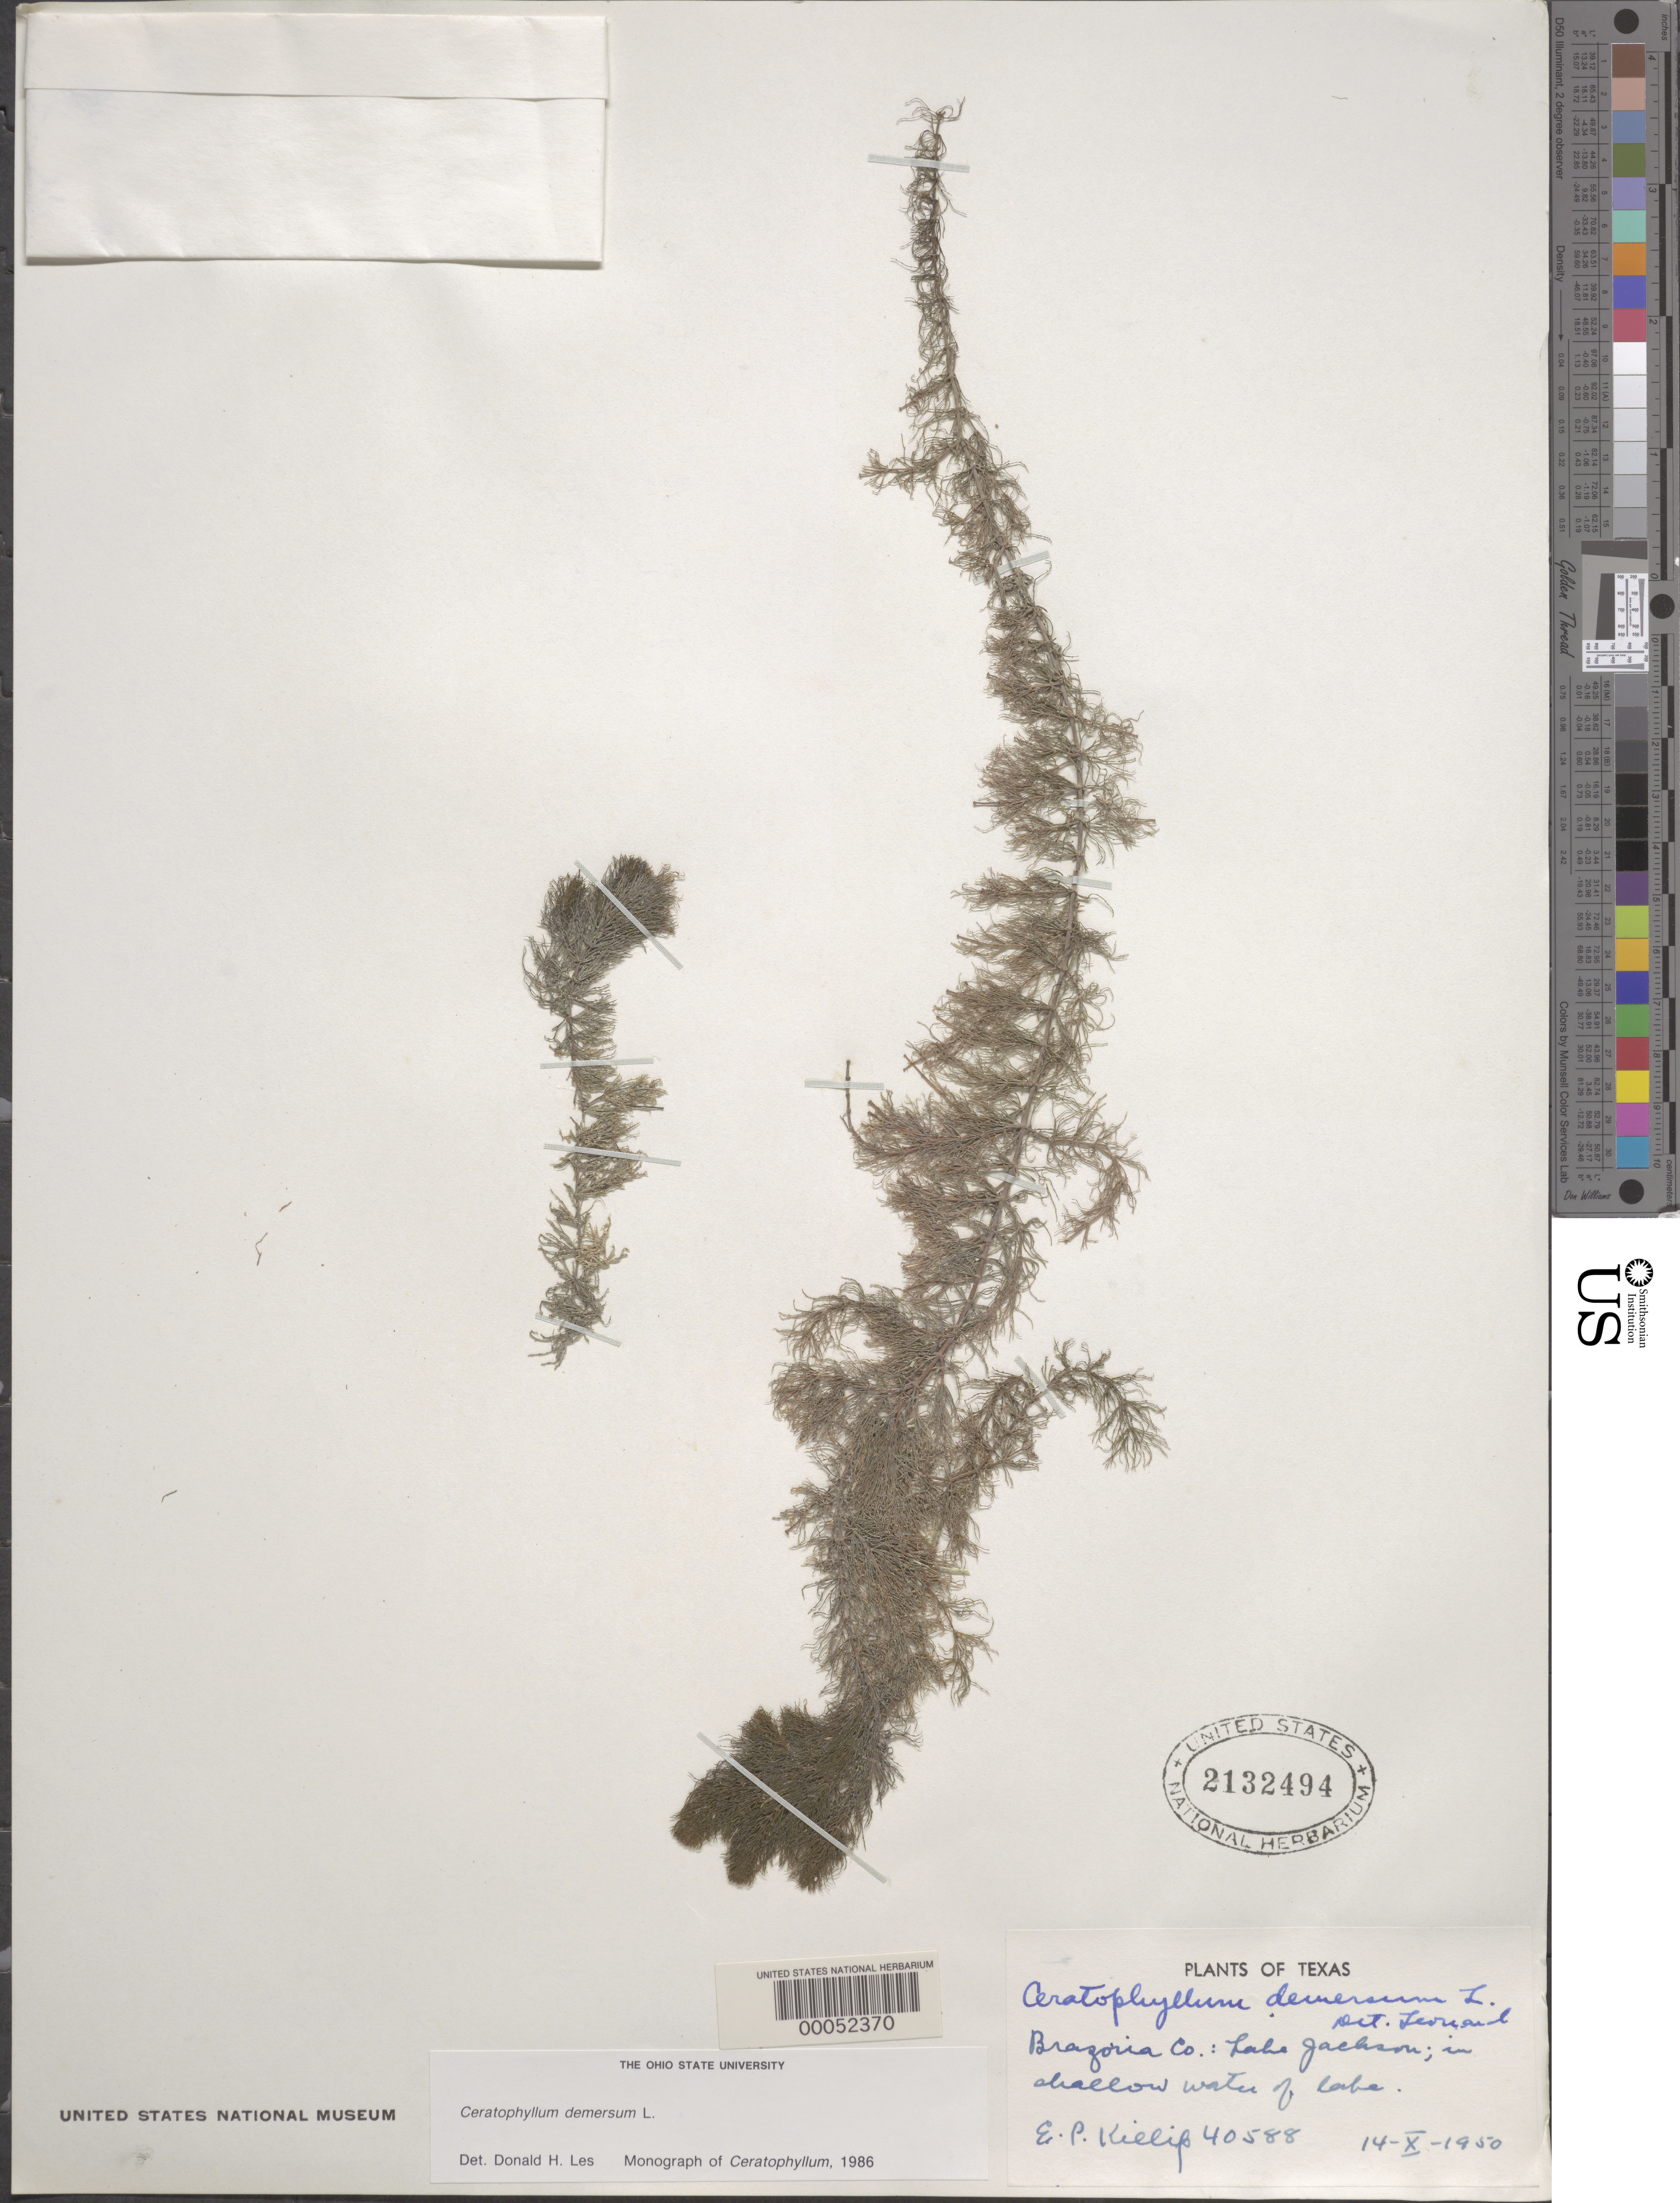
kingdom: Plantae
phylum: Tracheophyta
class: Magnoliopsida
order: Ceratophyllales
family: Ceratophyllaceae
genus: Ceratophyllum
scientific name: Ceratophyllum demersum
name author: L.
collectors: E. P. Killip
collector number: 40588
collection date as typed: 14 Oct 1950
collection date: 1950-10-14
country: United States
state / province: Texas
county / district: Brazoria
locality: Jackson lake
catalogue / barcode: US 2132494